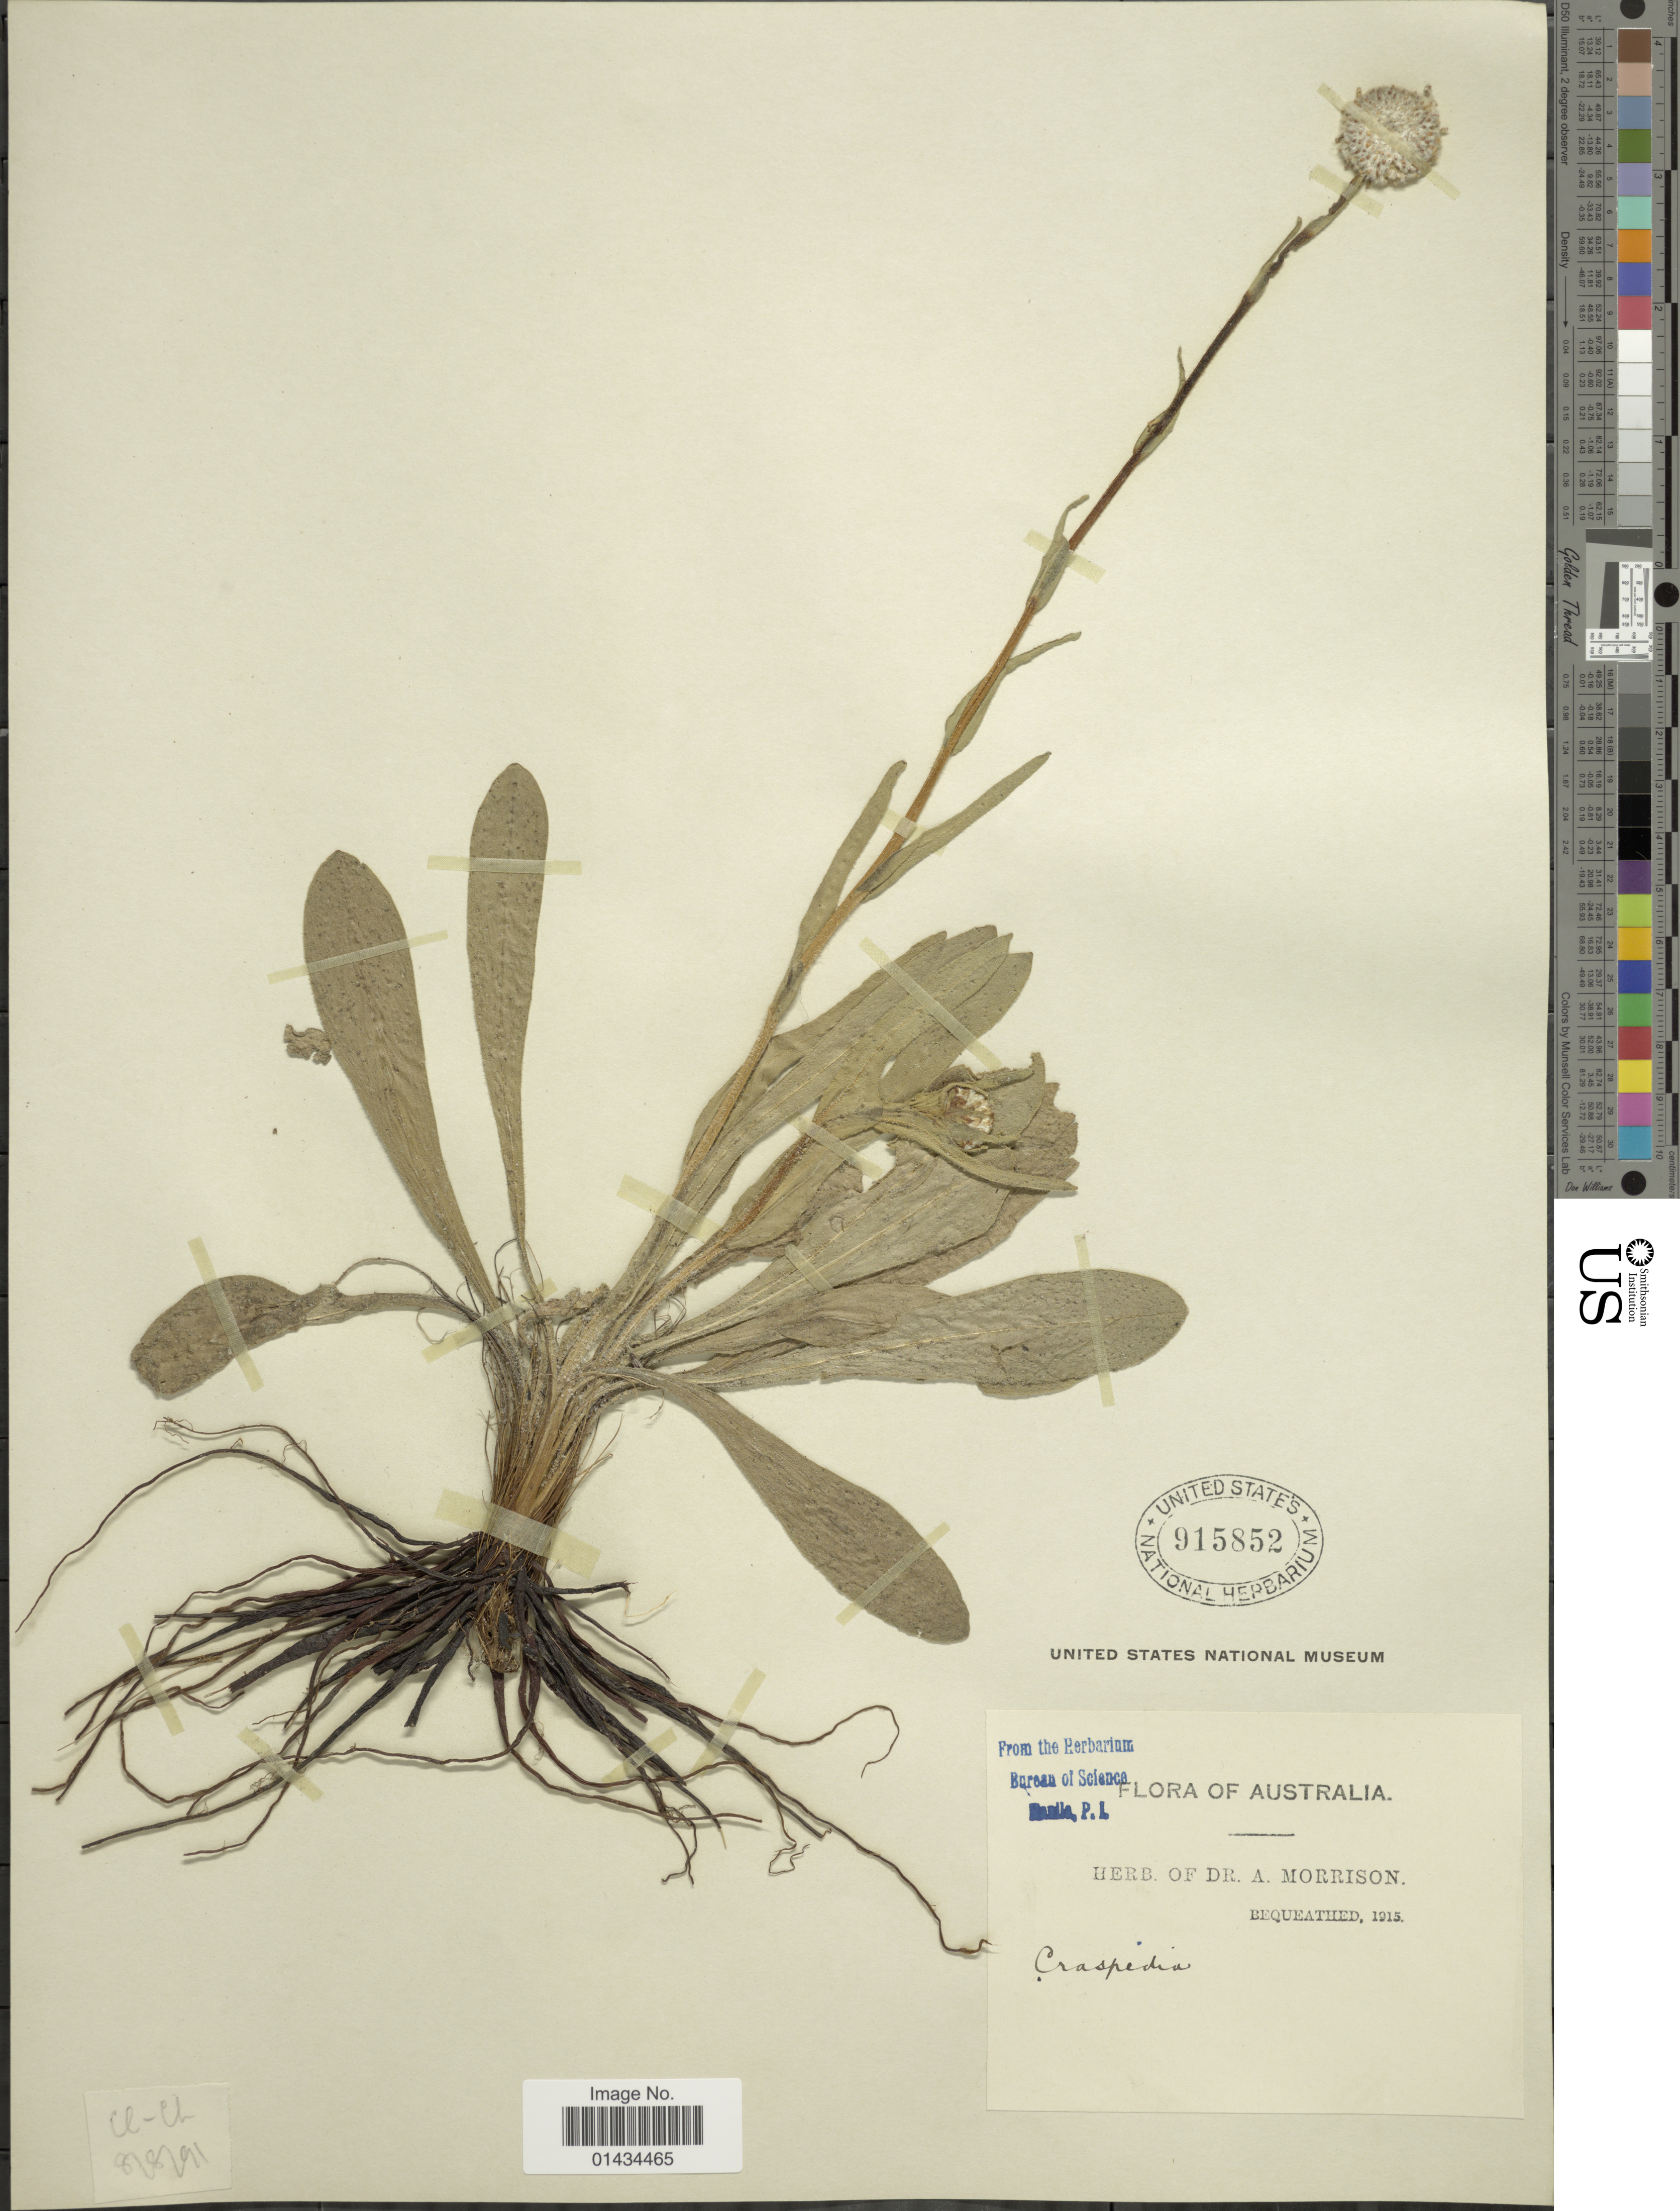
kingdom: Plantae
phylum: Tracheophyta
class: Magnoliopsida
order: Asterales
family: Asteraceae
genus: Craspedia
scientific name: Craspedia sp.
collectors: ex herb. Dr. A. Morrison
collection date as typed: Transcribed d/m/y: 8/8/91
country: Australia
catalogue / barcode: US 915852